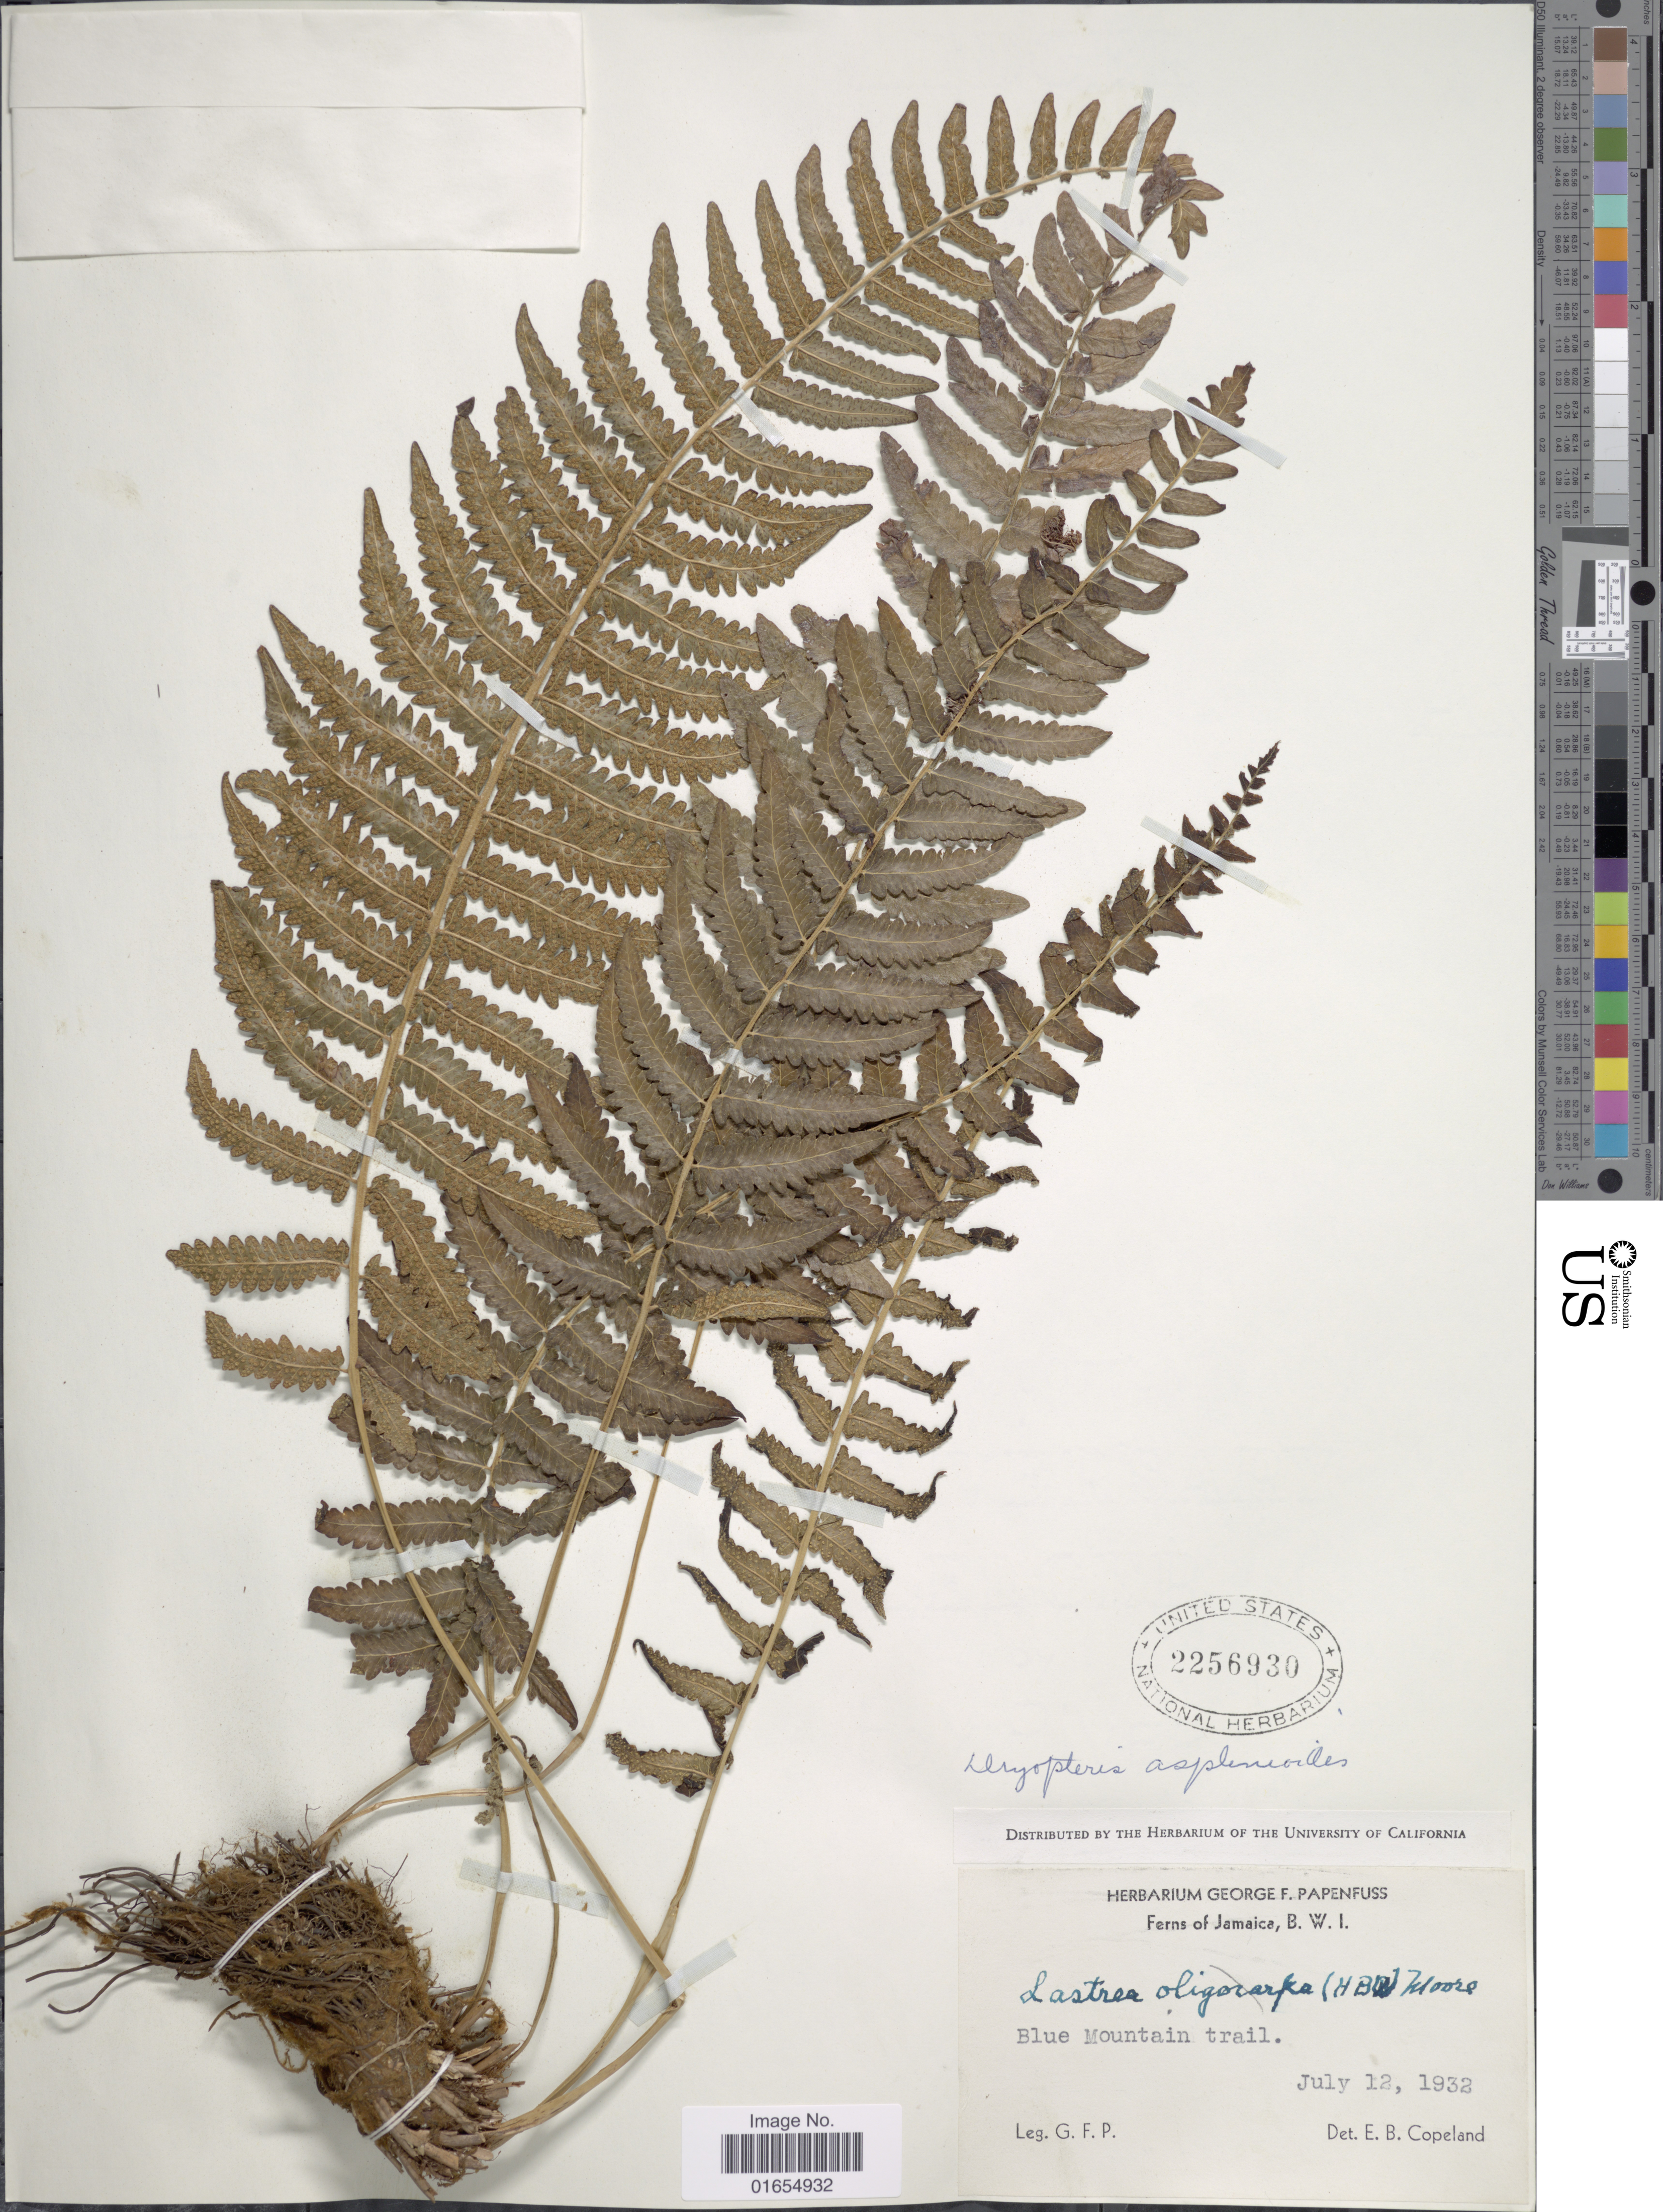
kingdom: Plantae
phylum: Tracheophyta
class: Polypodiopsida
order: Polypodiales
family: Thelypteridaceae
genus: Goniopteris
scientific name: Goniopteris retroflexa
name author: (L.) Pic. Serm.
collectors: G. Papenfuss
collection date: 1932-07-12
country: Jamaica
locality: B. W. I. , Blue mountain trail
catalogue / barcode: US 2256930